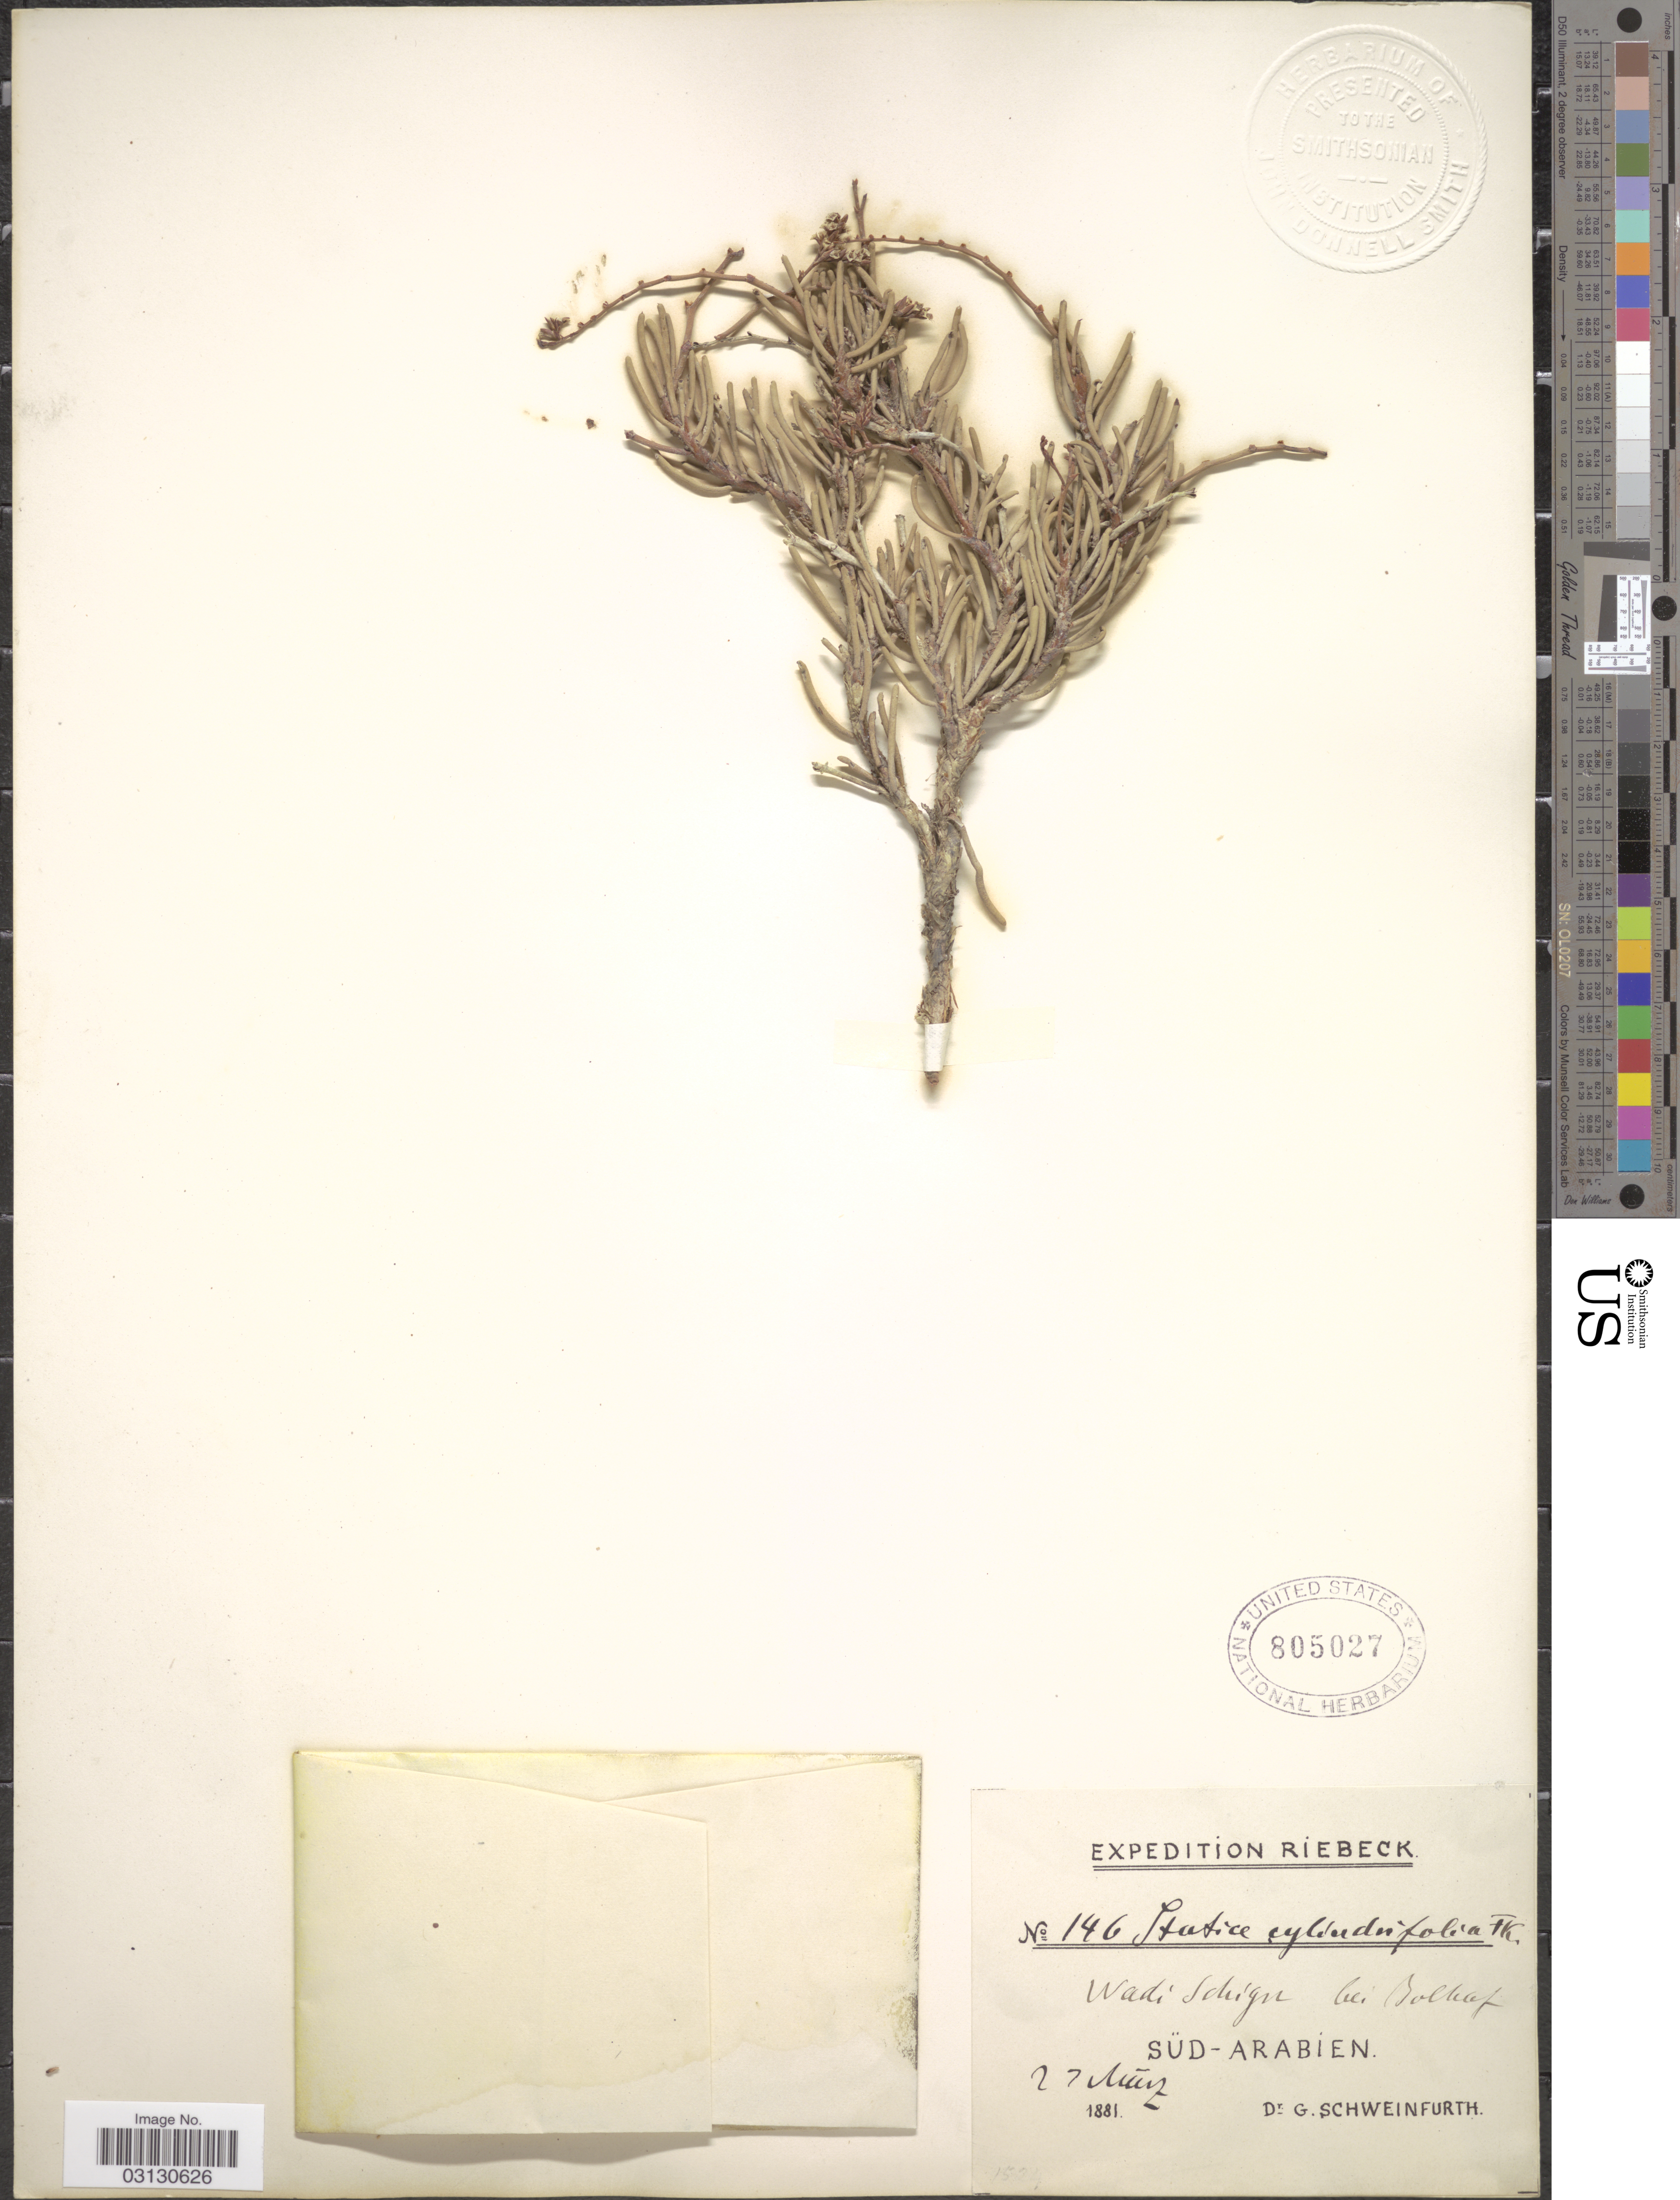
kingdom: Plantae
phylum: Tracheophyta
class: Magnoliopsida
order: Caryophyllales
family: Plumbaginaceae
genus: Limonium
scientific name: Limonium cylindrifolium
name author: Verdc.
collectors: G. A. Schweinfurth (herbarium)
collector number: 146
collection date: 1881-03-27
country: Saudi Arabia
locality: Wadi Schigu bei Bolhaf, Süd-Arabien.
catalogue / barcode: US 805027